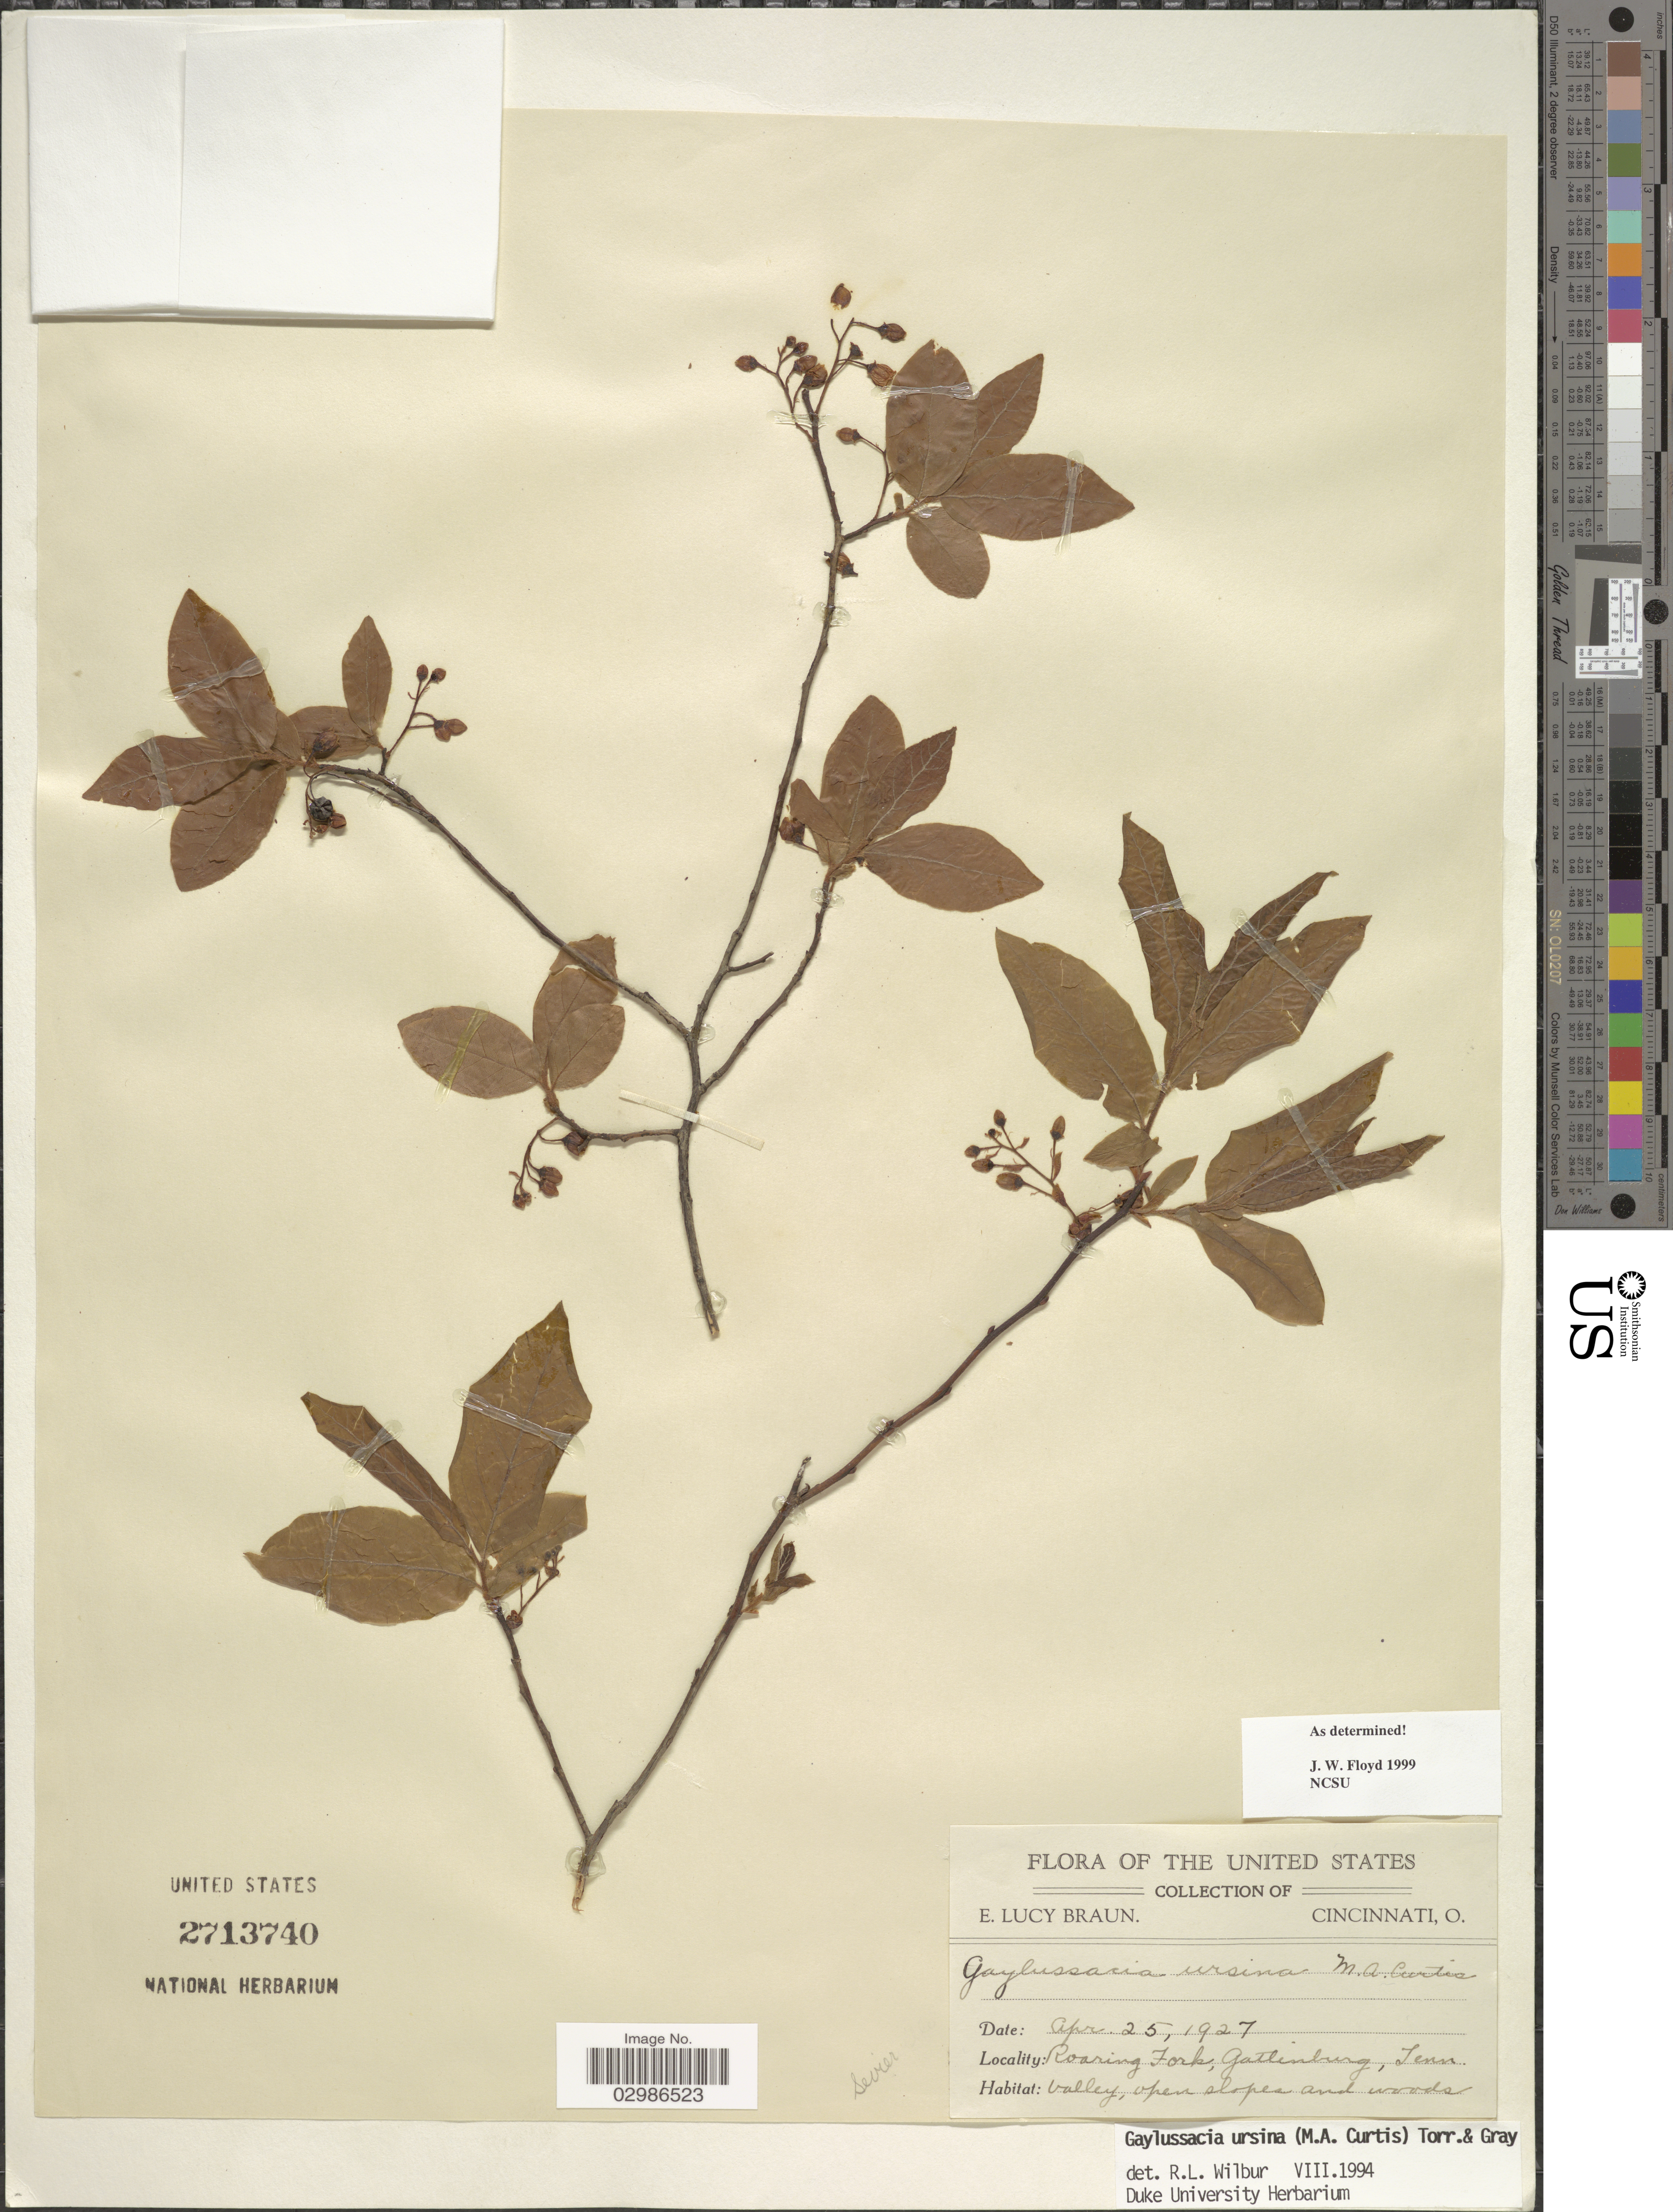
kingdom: Plantae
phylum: Tracheophyta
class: Magnoliopsida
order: Ericales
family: Ericaceae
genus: Gaylussacia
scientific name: Gaylussacia ursina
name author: (M.A. Curtis) Torr. & A. Gray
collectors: E. L. Braun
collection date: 1927-04-25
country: United States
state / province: Tennessee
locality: Roaring Fork, Gatlinburg. Sevier.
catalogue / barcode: US 2713740